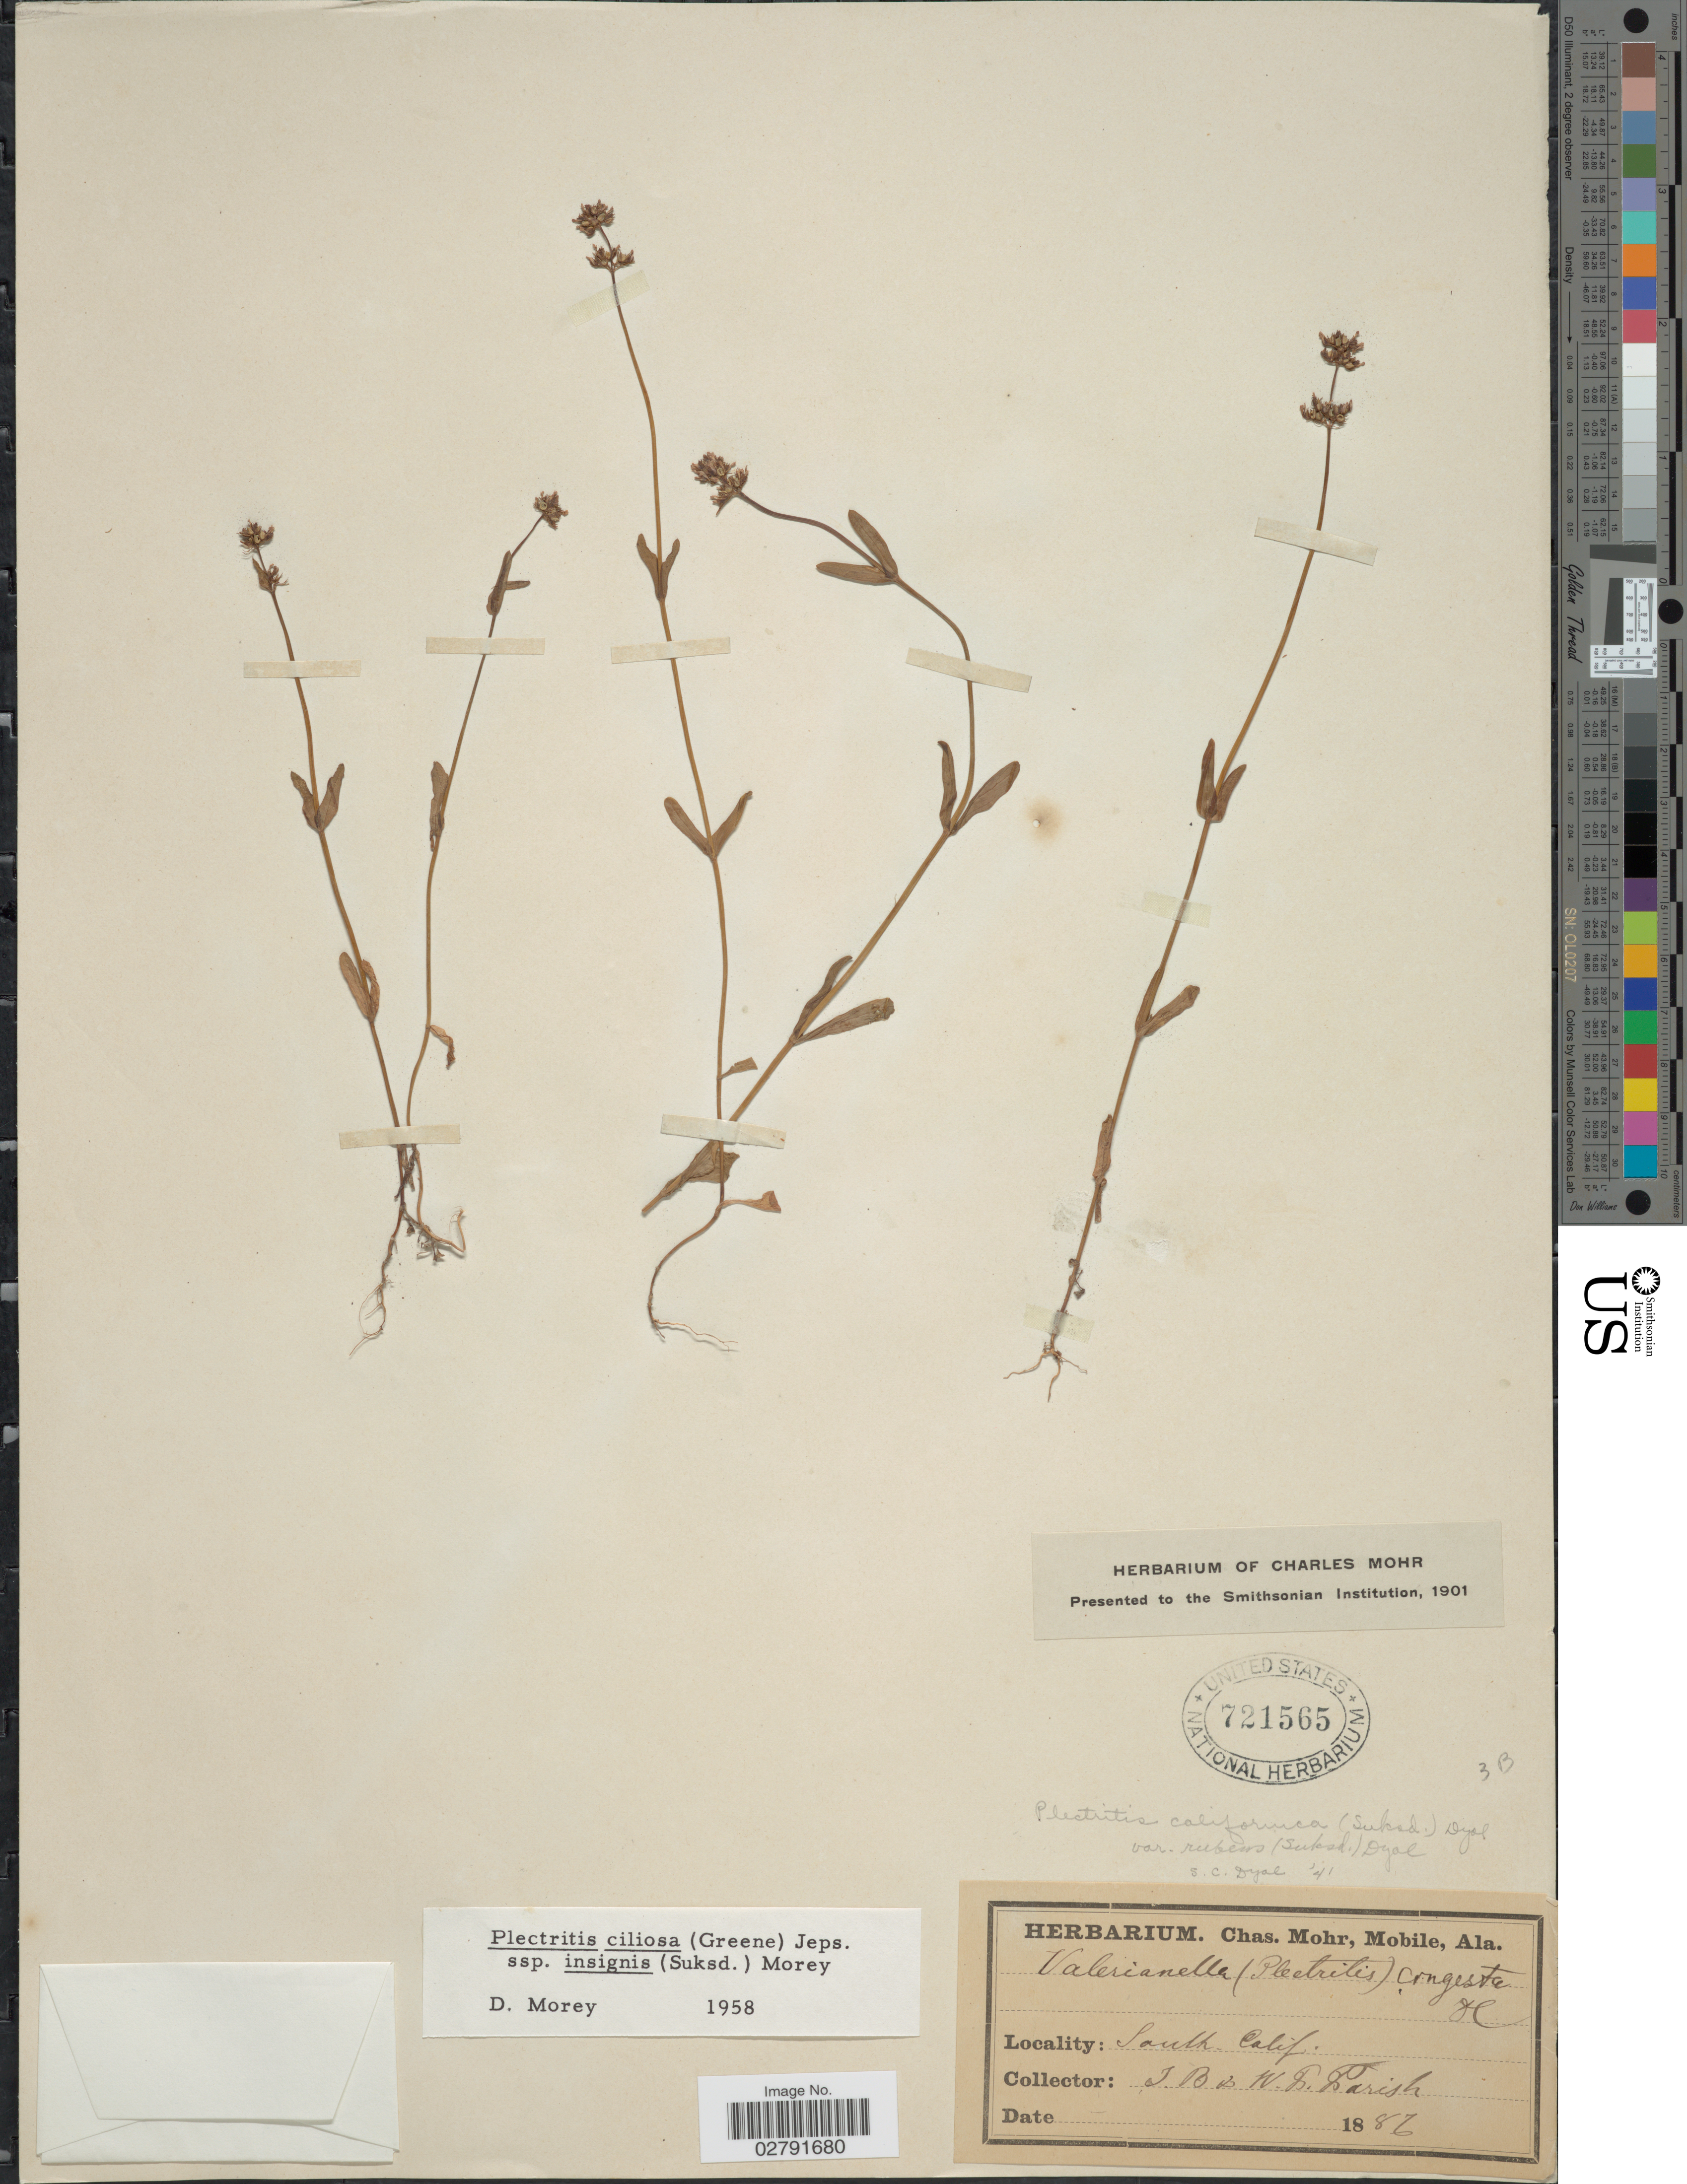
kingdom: Plantae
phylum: Tracheophyta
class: Magnoliopsida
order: Dipsacales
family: Caprifoliaceae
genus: Plectritis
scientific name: Plectritis ciliosa subsp. insignis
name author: (Suksd.) Morey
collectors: S. B. Parish & W. F. Parish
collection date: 1886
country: United States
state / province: California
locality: South Calif.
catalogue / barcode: US 721565